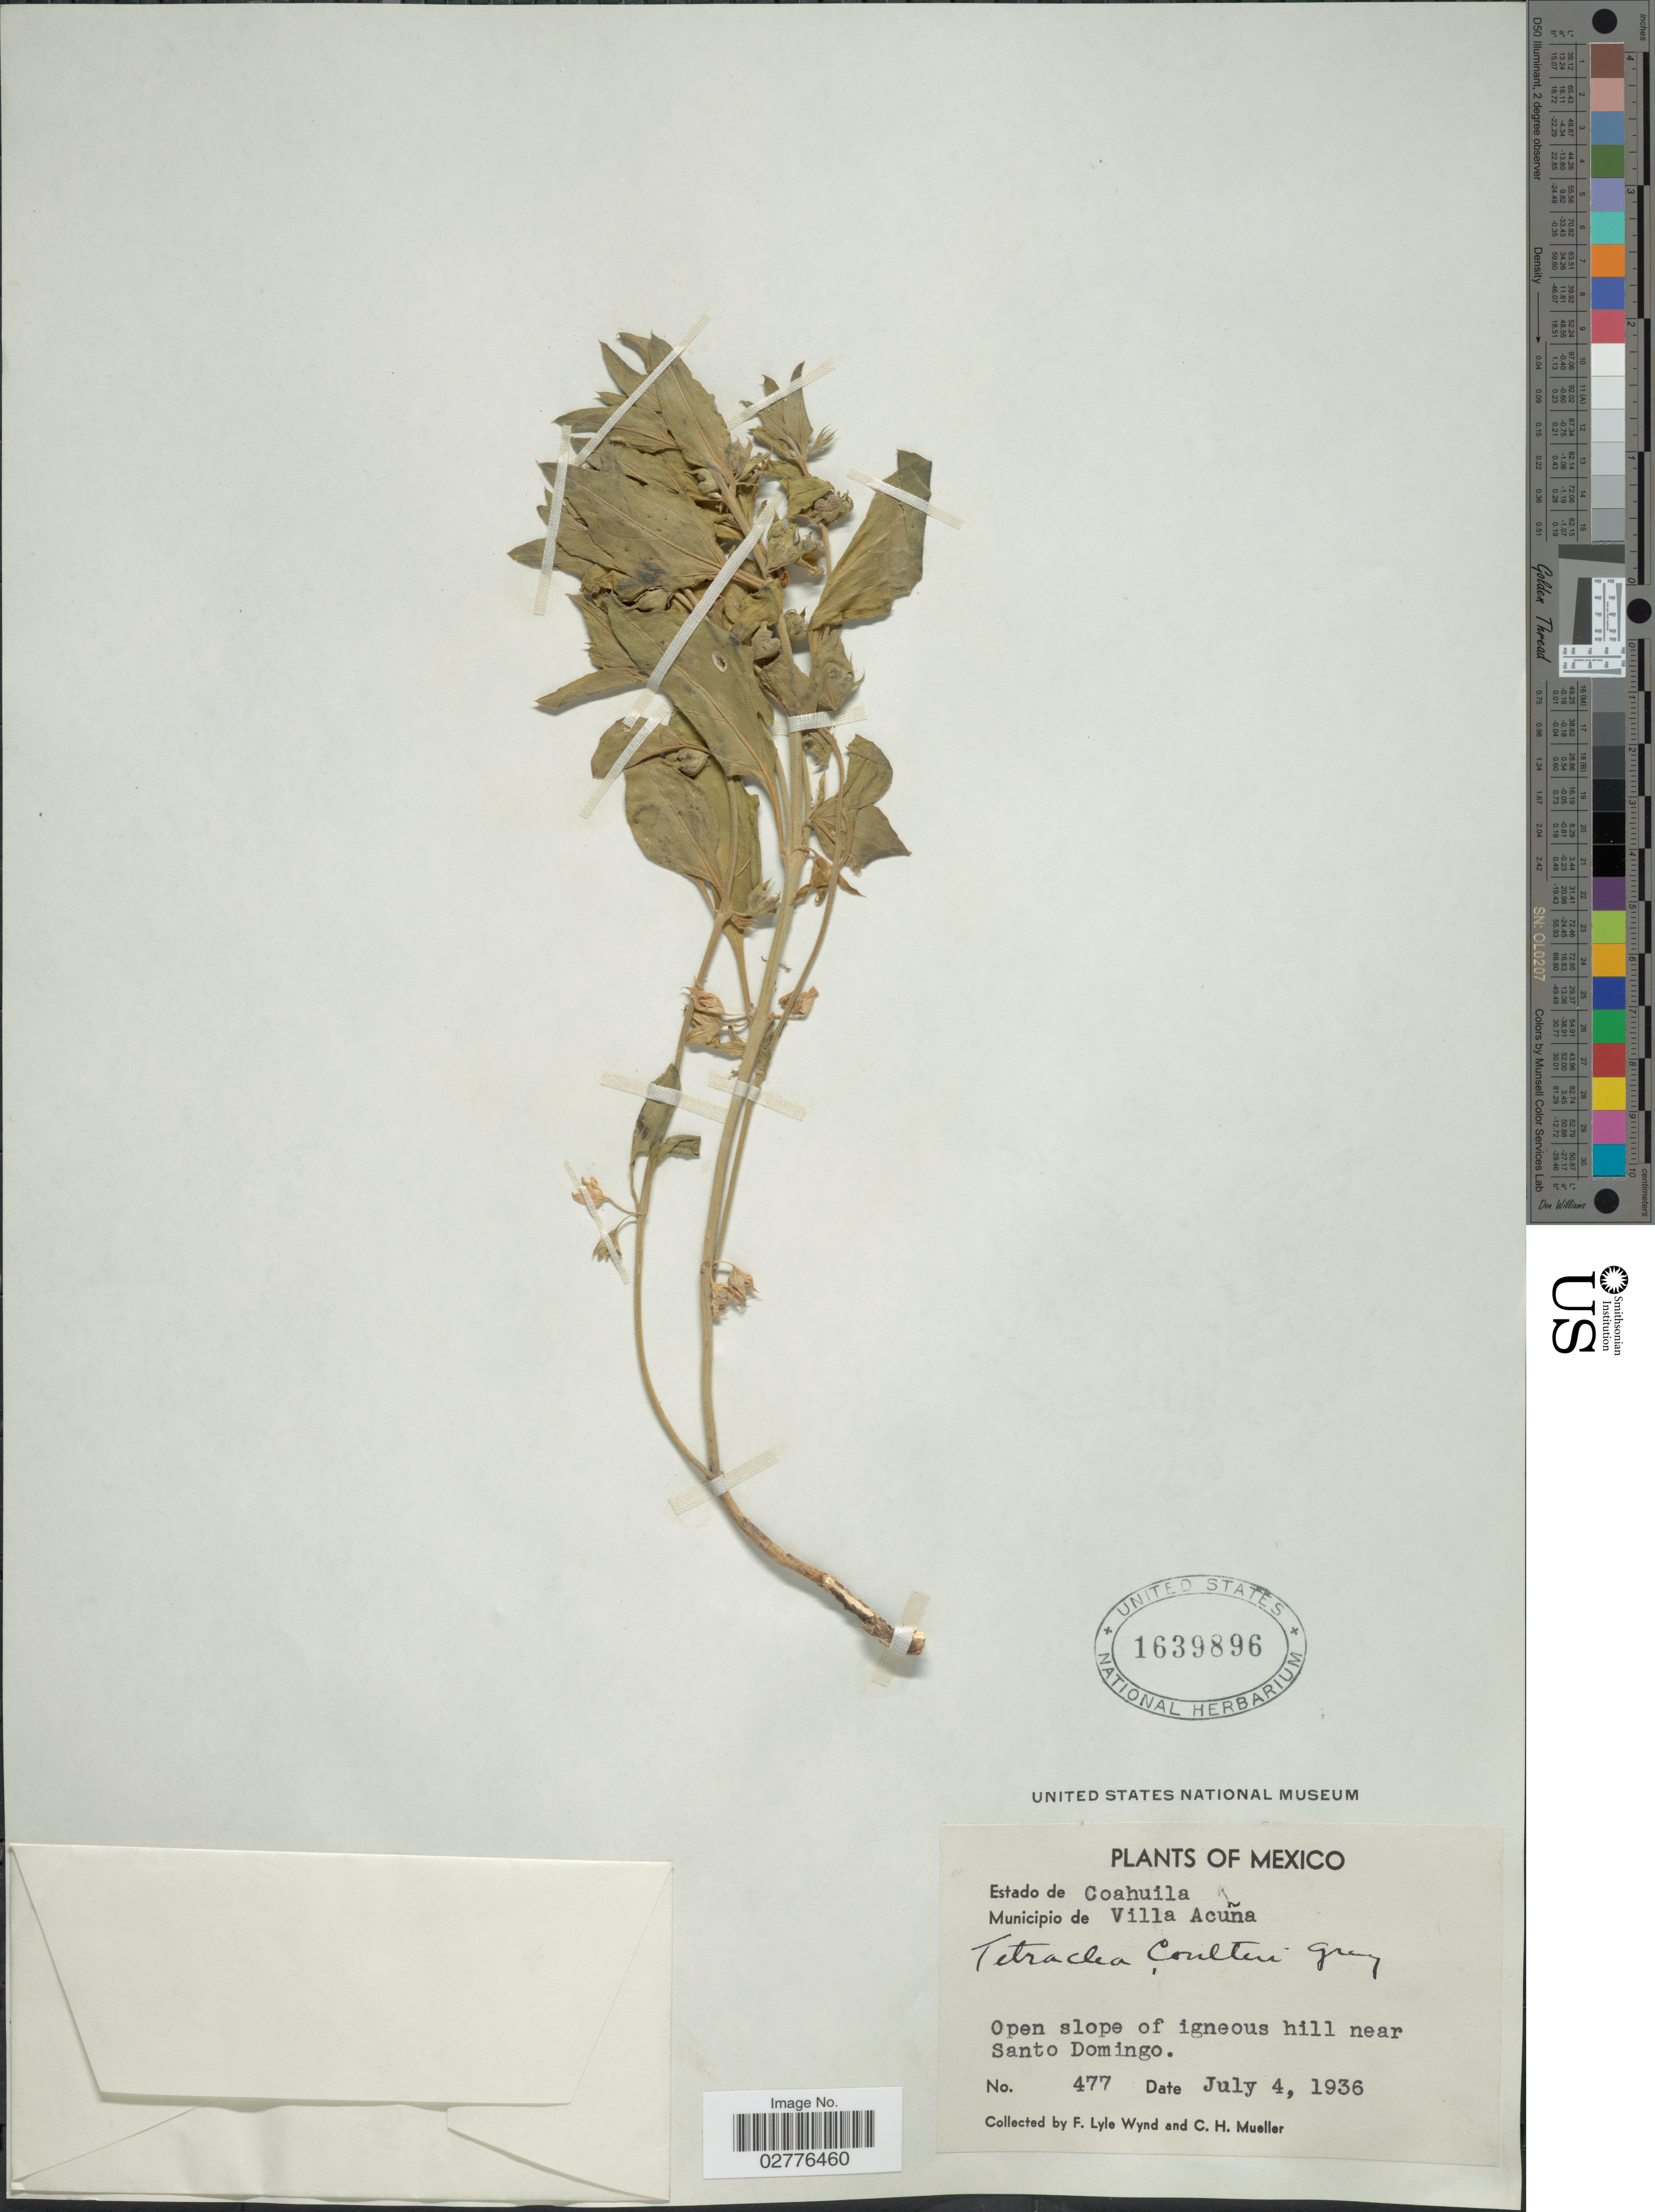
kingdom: Plantae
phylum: Tracheophyta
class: Magnoliopsida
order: Lamiales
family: Lamiaceae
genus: Tetraclea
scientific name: Tetraclea coulteri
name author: A. Gray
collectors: F. L. Wynd & C. H. Mueller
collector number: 477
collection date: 1936-07-04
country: Mexico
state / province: Coahuila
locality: Municipio de Villa Acuña. Open slope of igneous hill near Santo Domingo.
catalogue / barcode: US 1639896